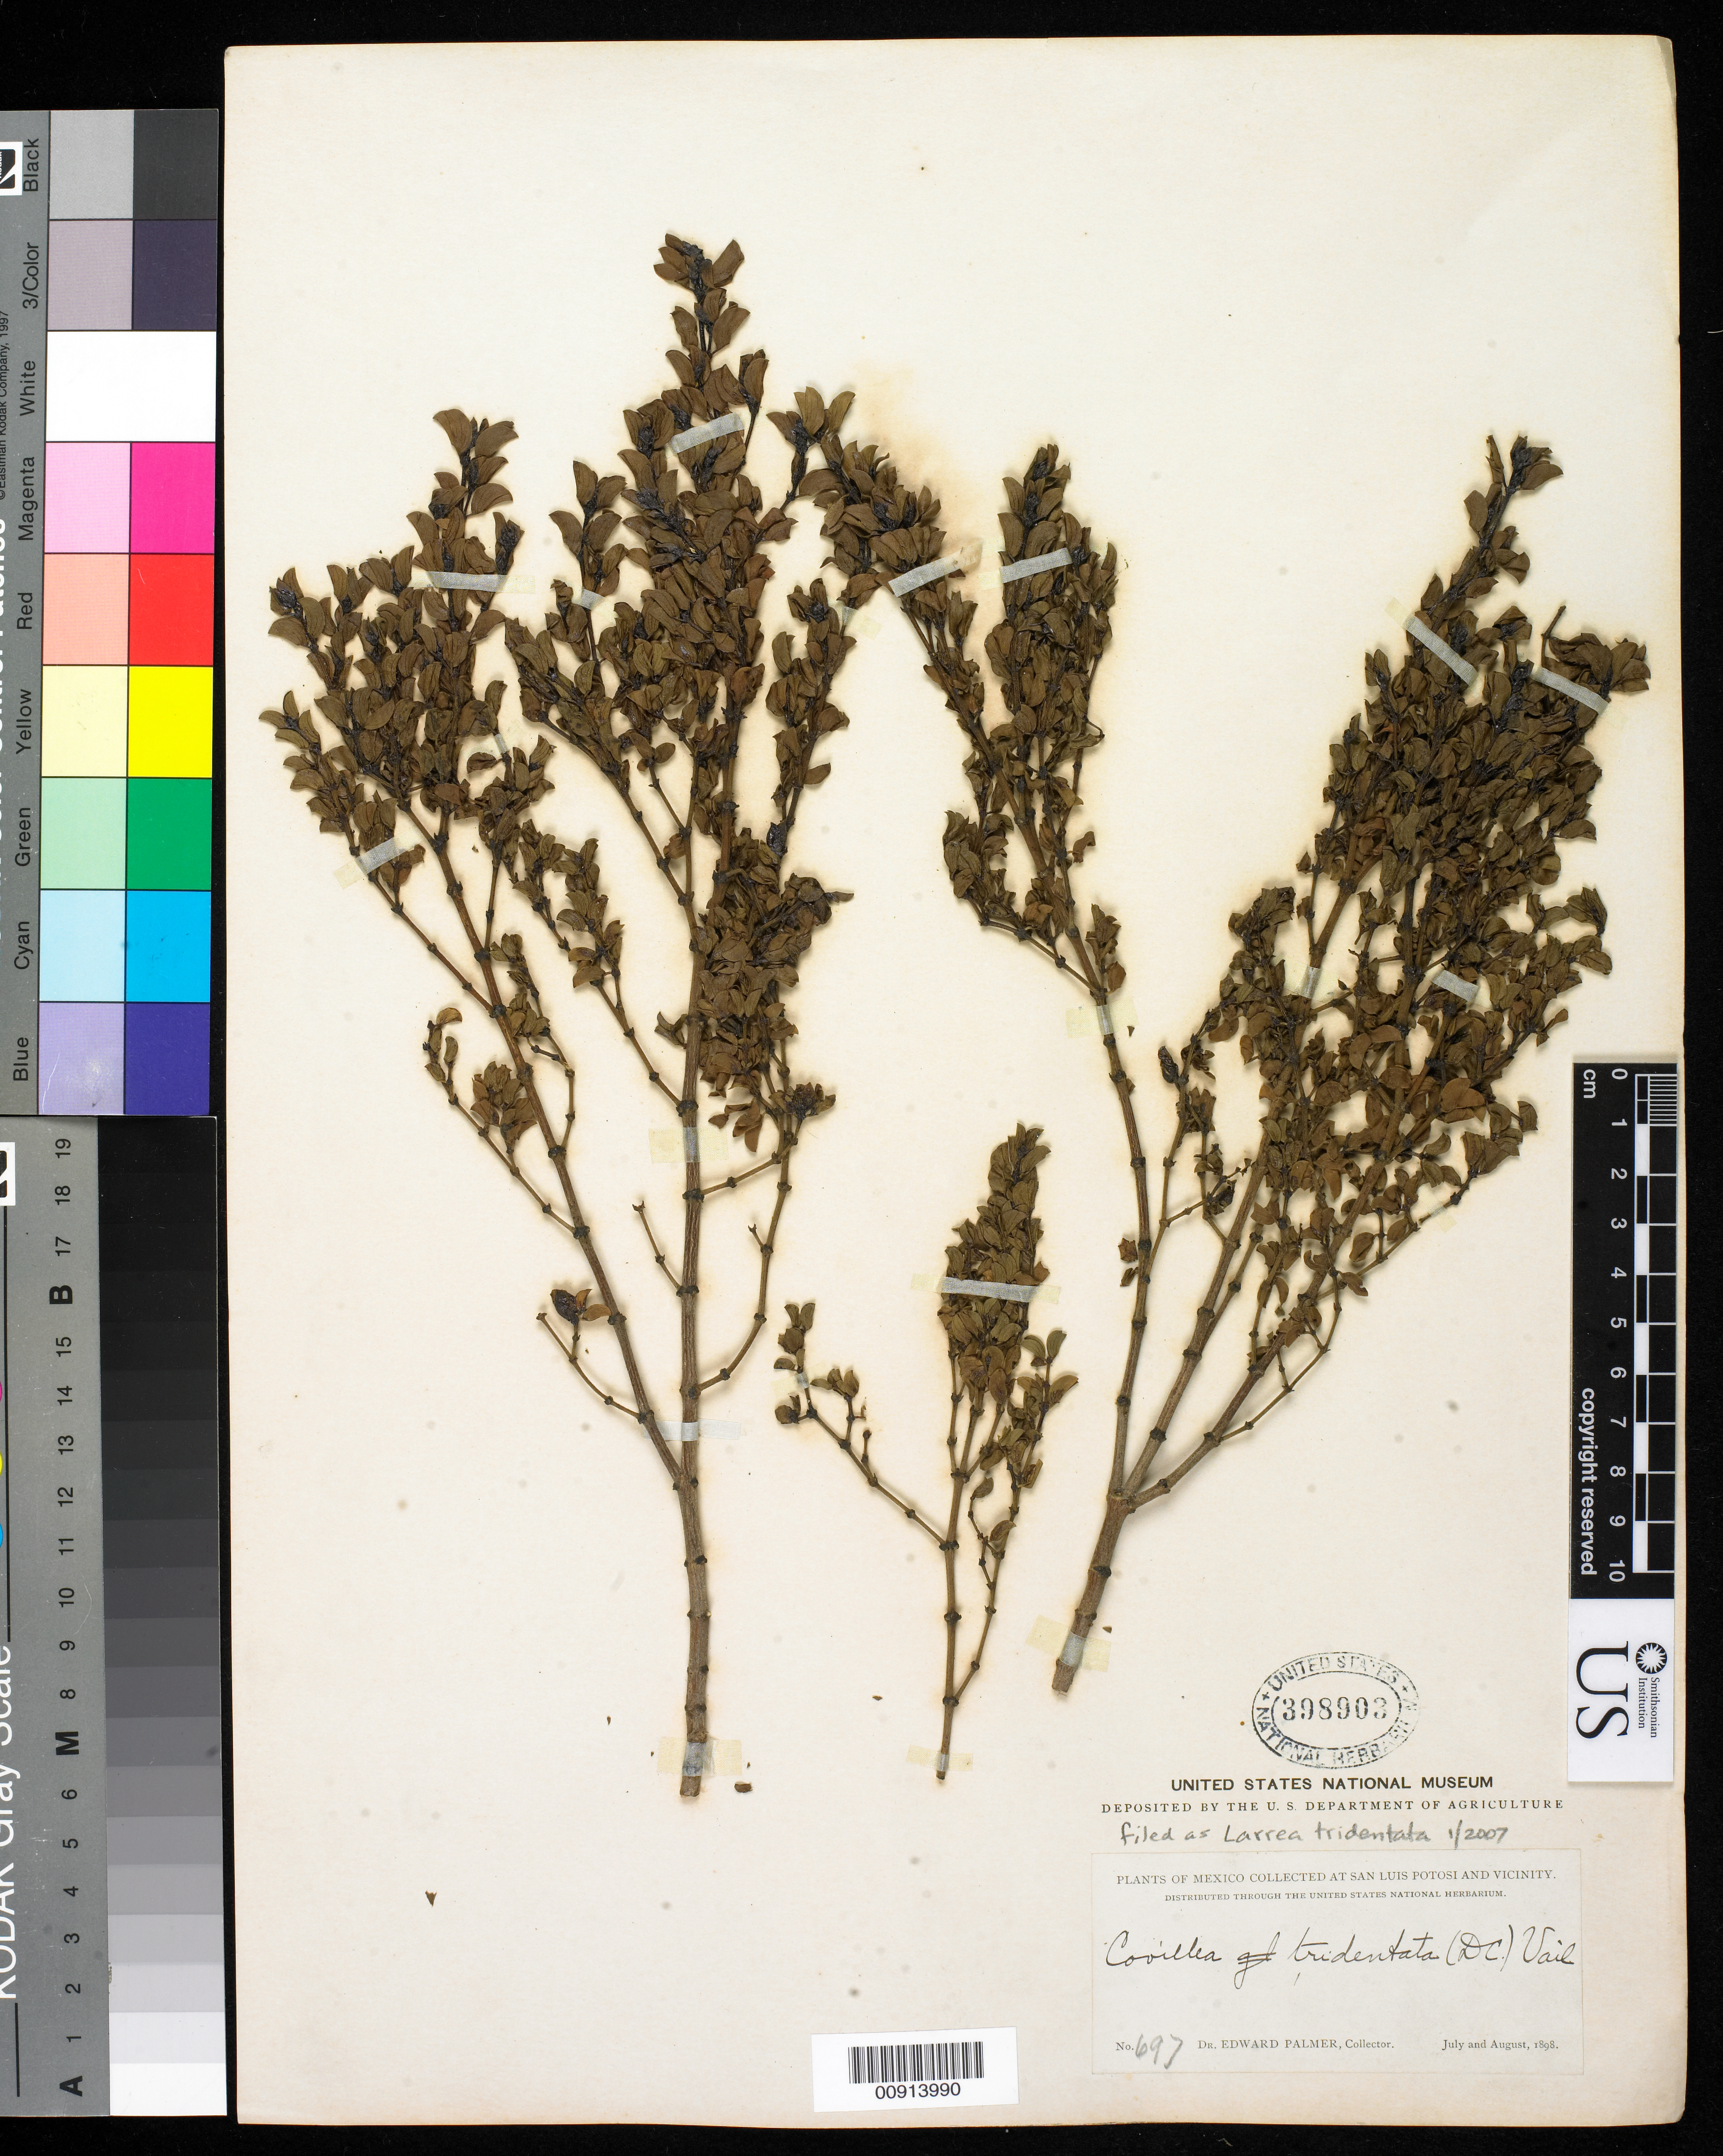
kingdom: Plantae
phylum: Tracheophyta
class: Magnoliopsida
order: Zygophyllales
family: Zygophyllaceae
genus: Larrea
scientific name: Larrea tridentata var. tridentata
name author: (Sessé & Moc. ex DC.) Coville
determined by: Strong, M. T., (US), Smithsonian Institution - National Museum of Natural History (UNITED STATES)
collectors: E. Palmer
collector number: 697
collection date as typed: Jul 1898 to -- Aug 1898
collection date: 1898-07/1898-08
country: Mexico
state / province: San Luis Potosí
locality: San Luis Potosí and vicinity.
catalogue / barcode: US 398903